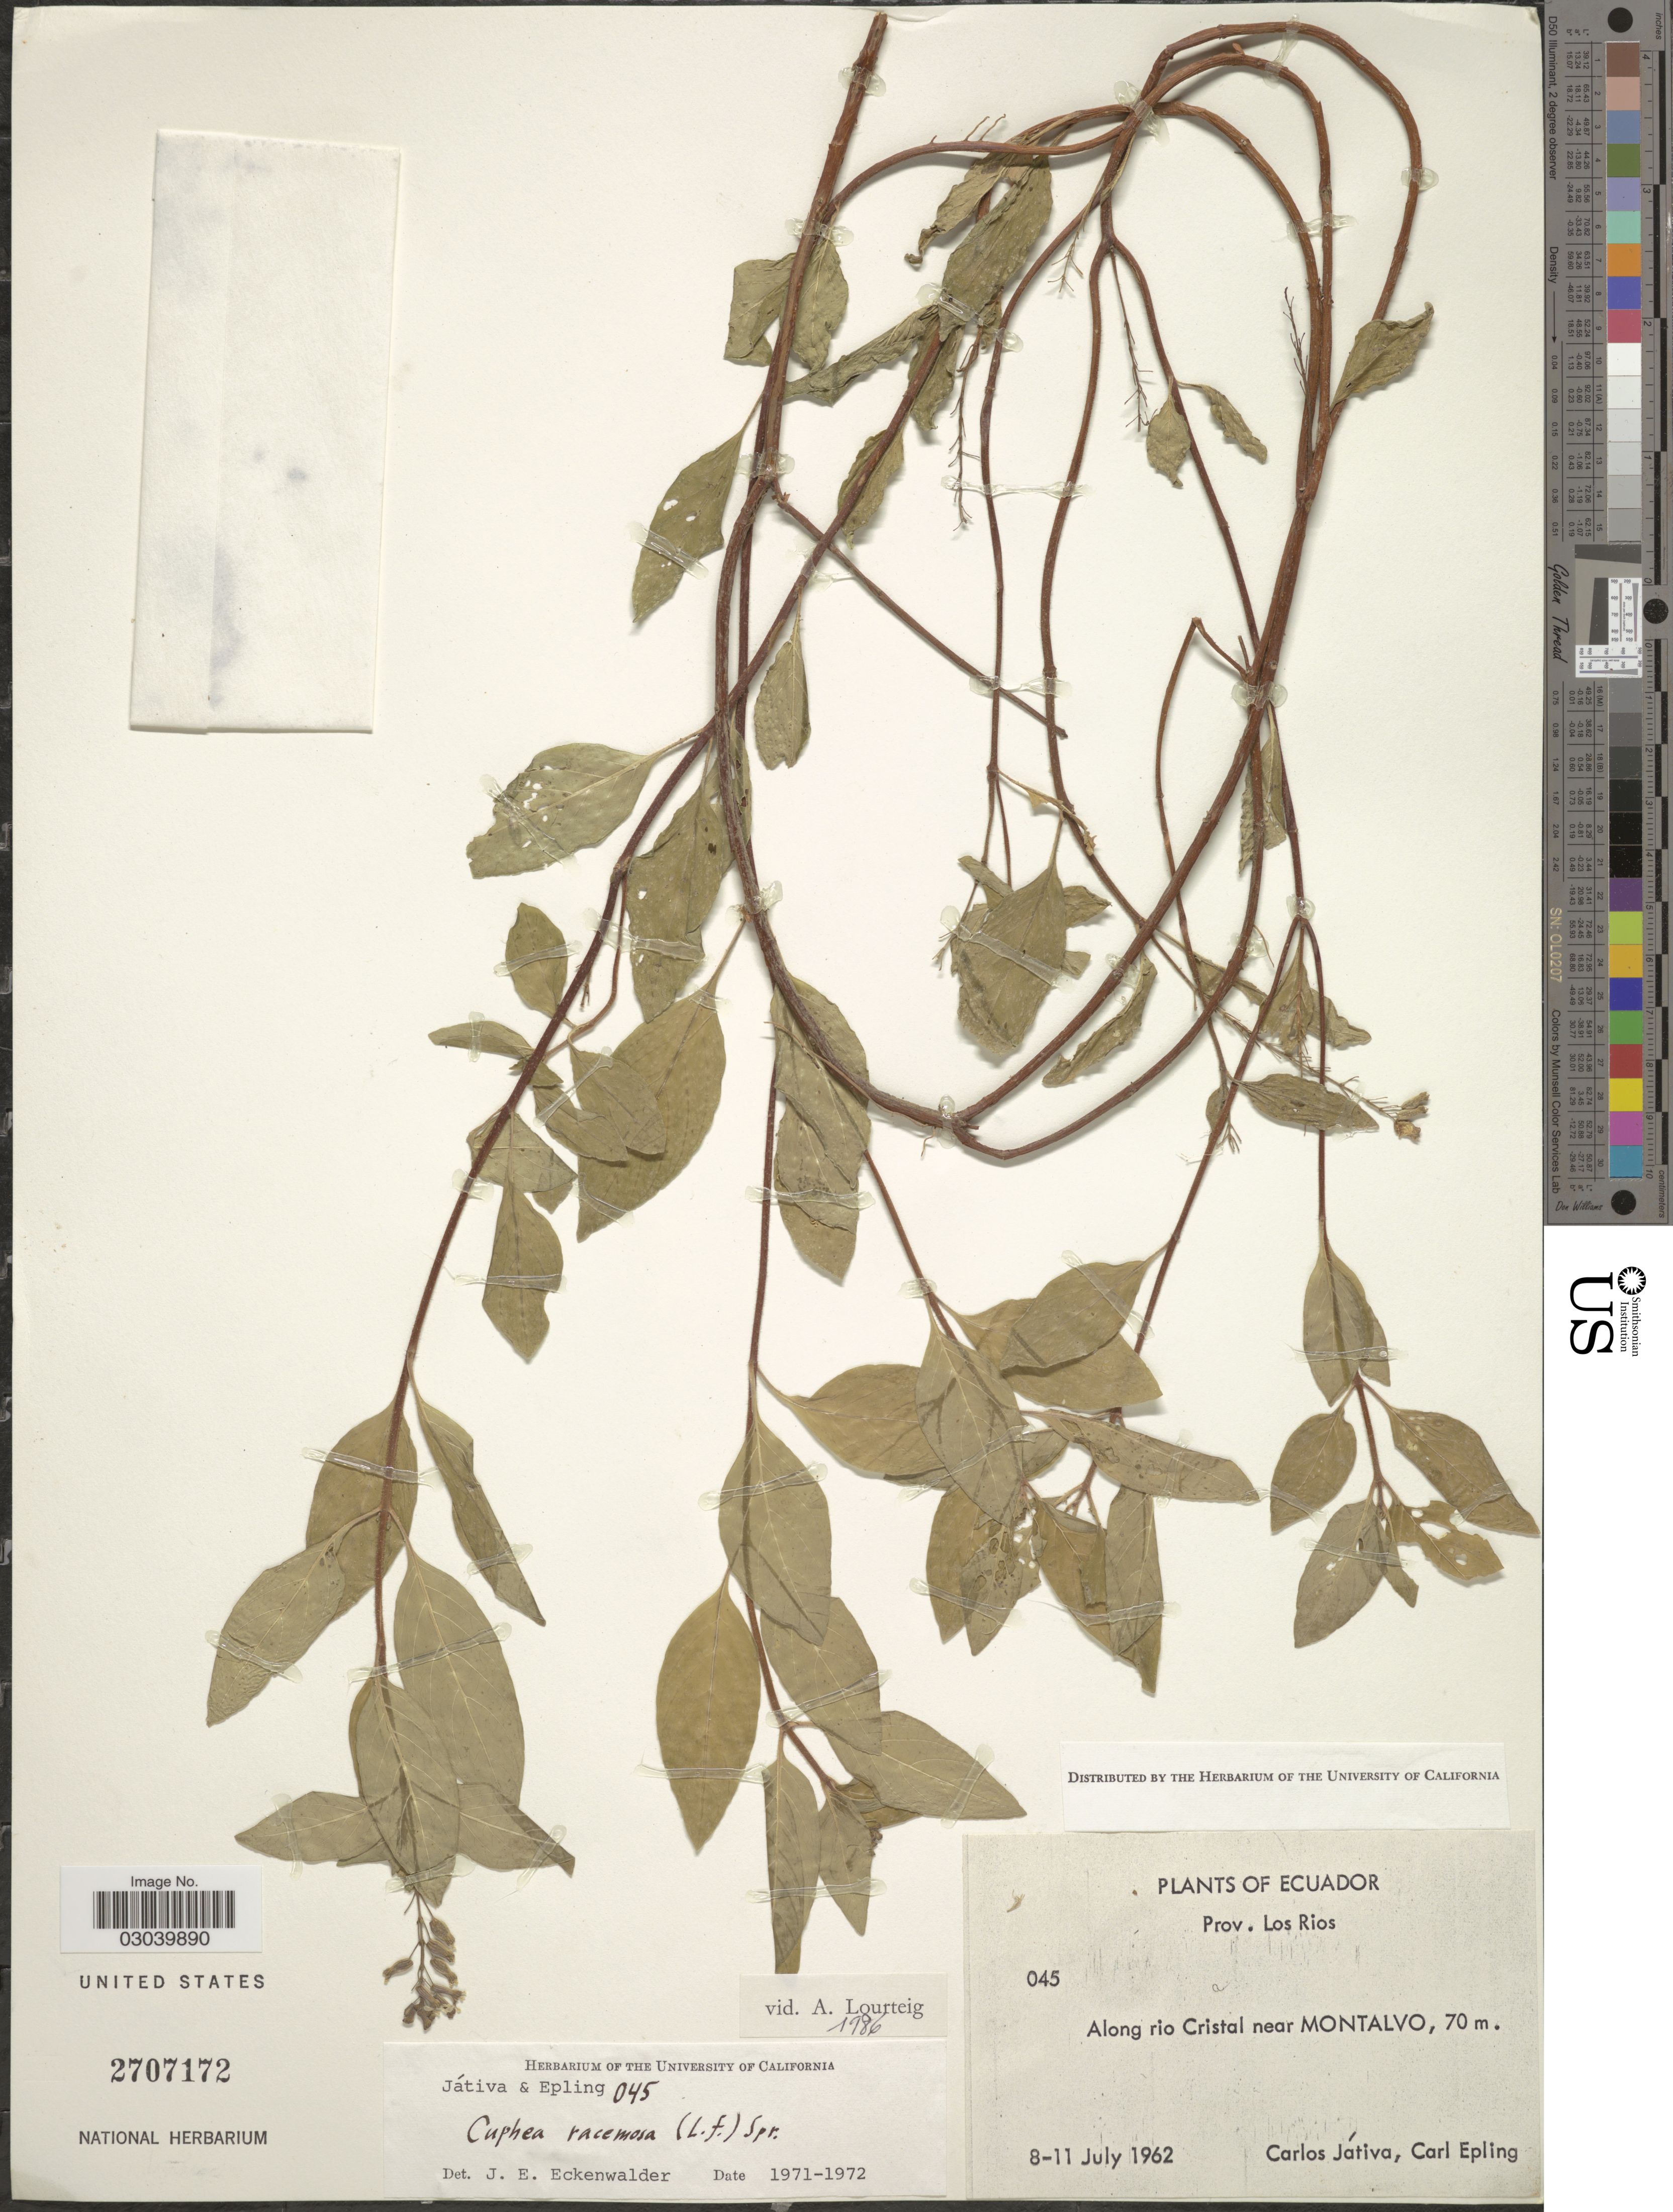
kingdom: Plantae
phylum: Tracheophyta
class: Magnoliopsida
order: Myrtales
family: Lythraceae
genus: Cuphea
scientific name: Cuphea racemosa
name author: (L. f.) Spreng.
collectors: C. D. Játiva & C. C. Epling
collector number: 045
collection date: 1962-07-08/1962-07-11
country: Ecuador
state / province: Los Ríos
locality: Along rio Cristal near Montalvo.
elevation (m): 70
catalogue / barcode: US 2707172